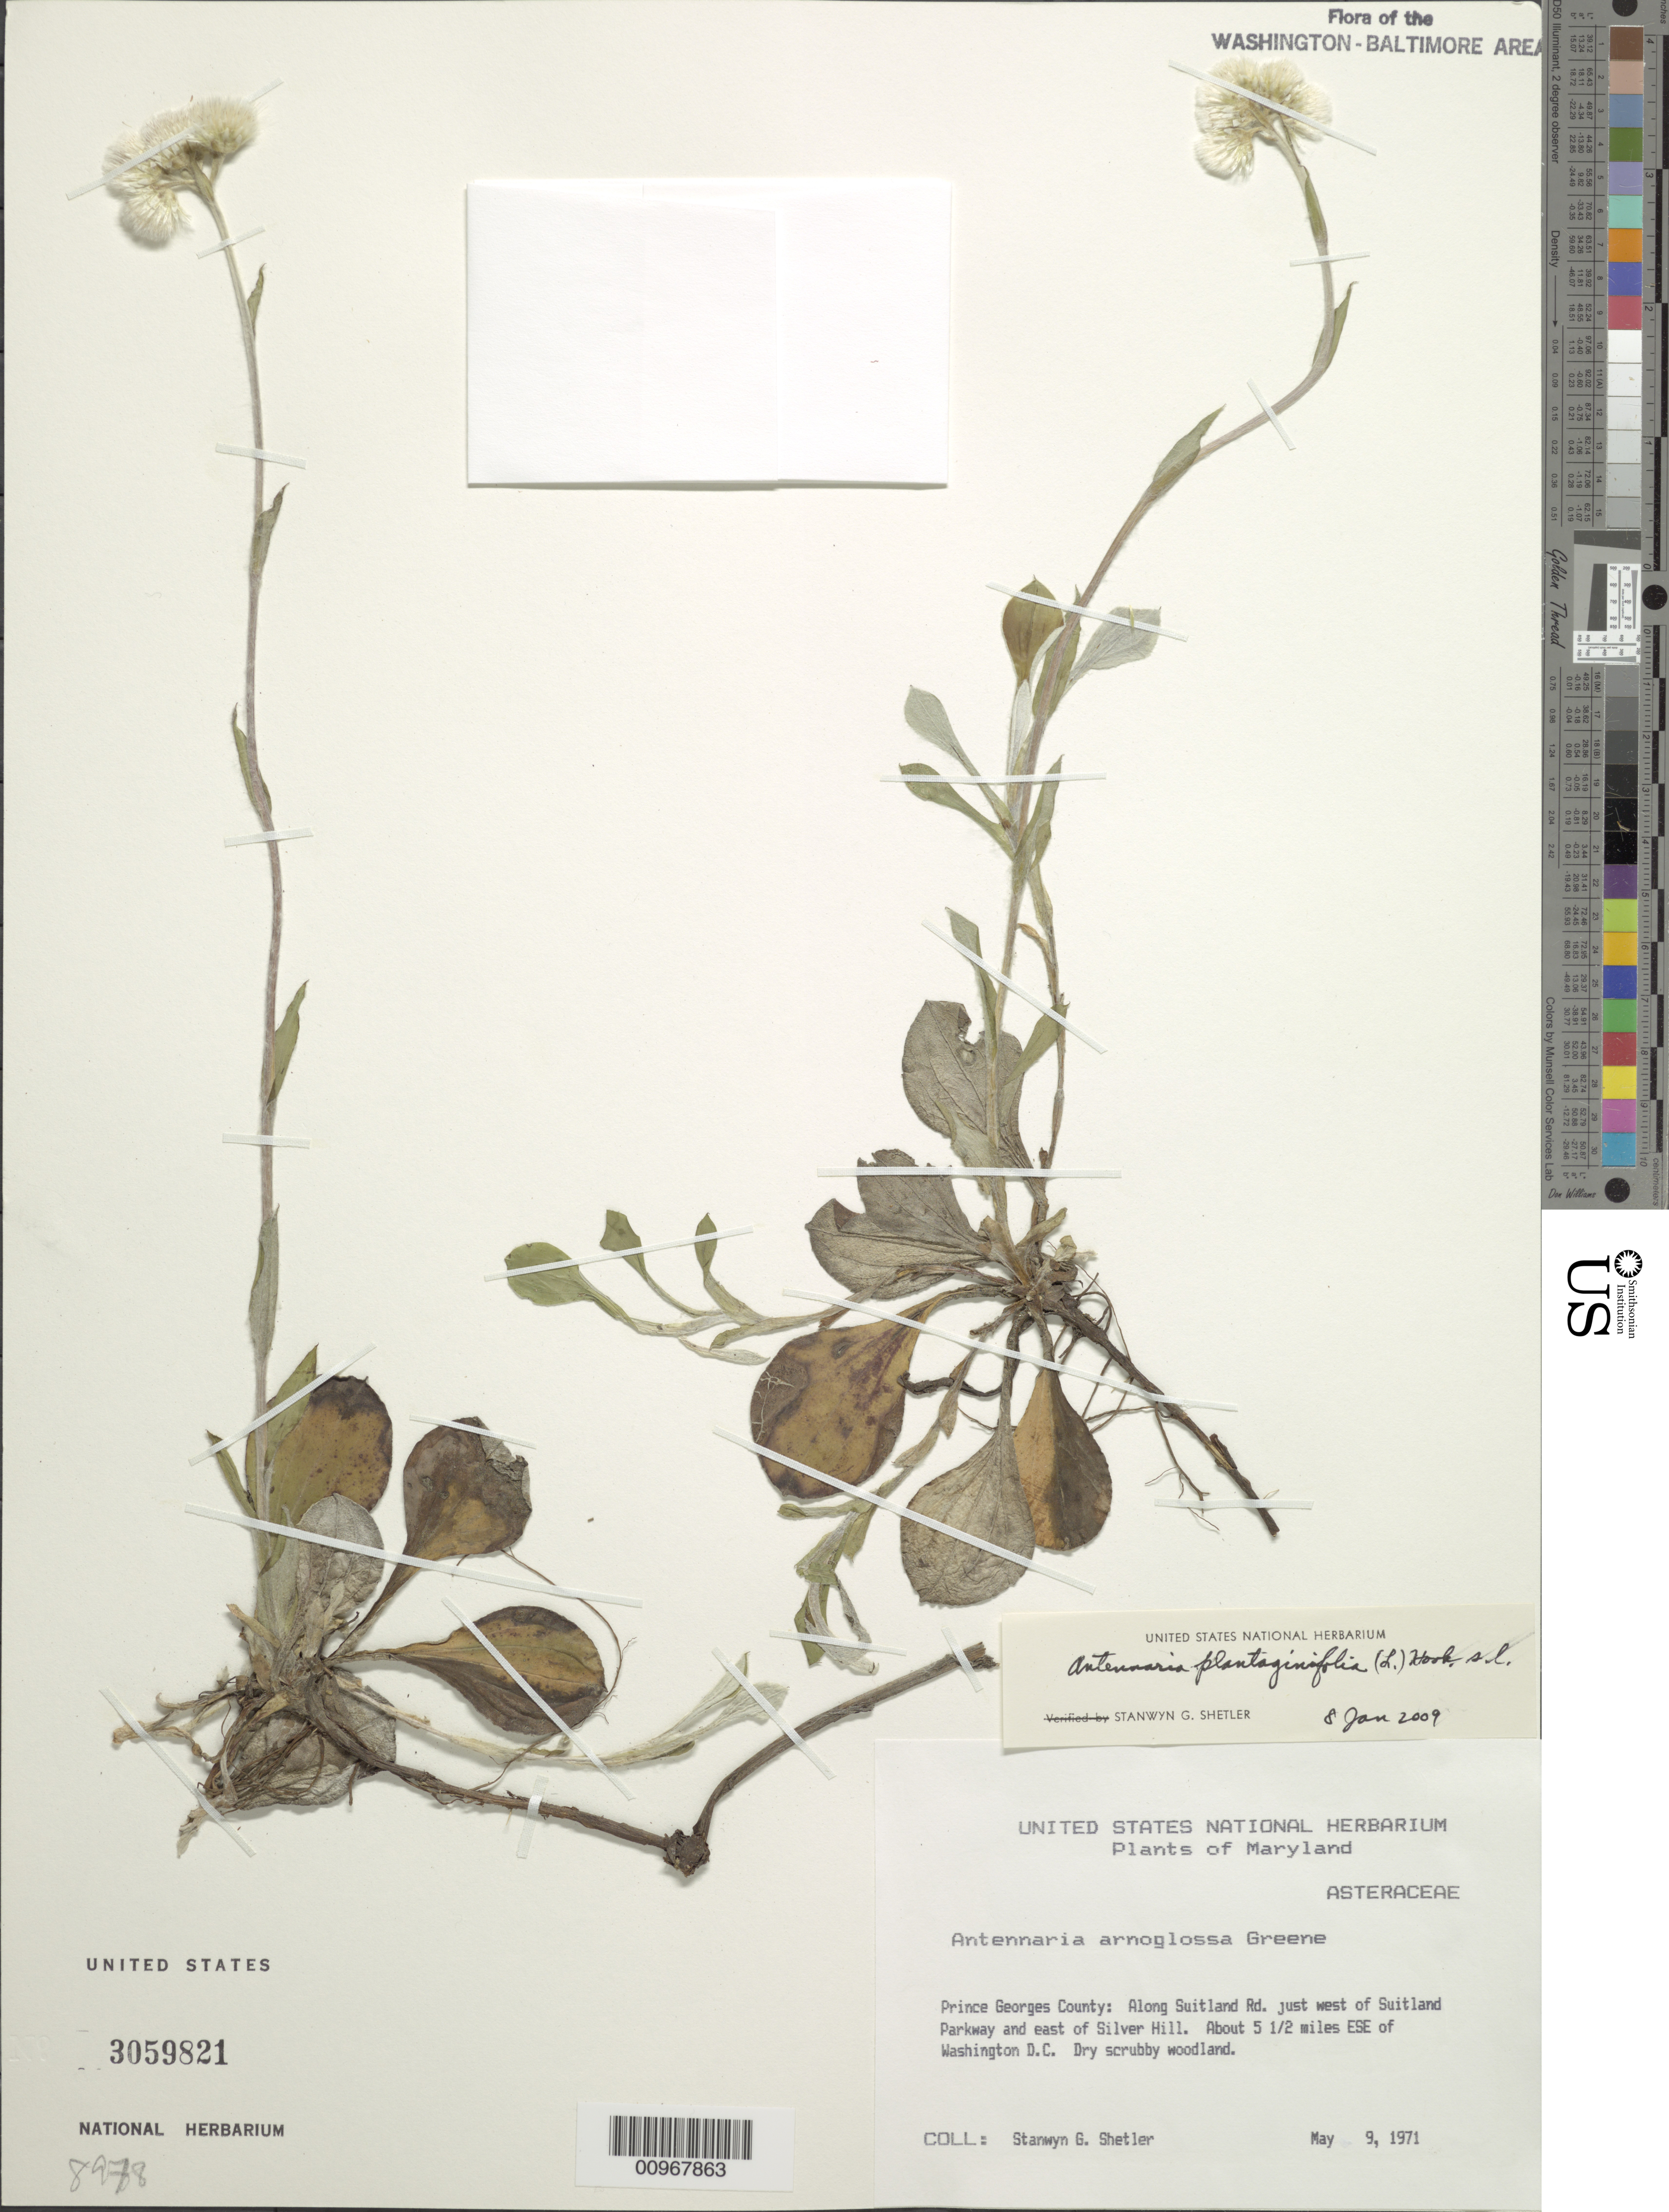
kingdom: Plantae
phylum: Tracheophyta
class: Magnoliopsida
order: Asterales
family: Asteraceae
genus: Antennaria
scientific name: Antennaria arnoglossa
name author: Greene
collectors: S. Shetler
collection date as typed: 09 May 1971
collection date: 1971-05-09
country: United States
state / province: Maryland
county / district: Prince George's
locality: Suitland Road west of Suitland Parkway and east of Silver Hill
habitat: Dry scrubby woodland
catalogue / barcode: US 3059821